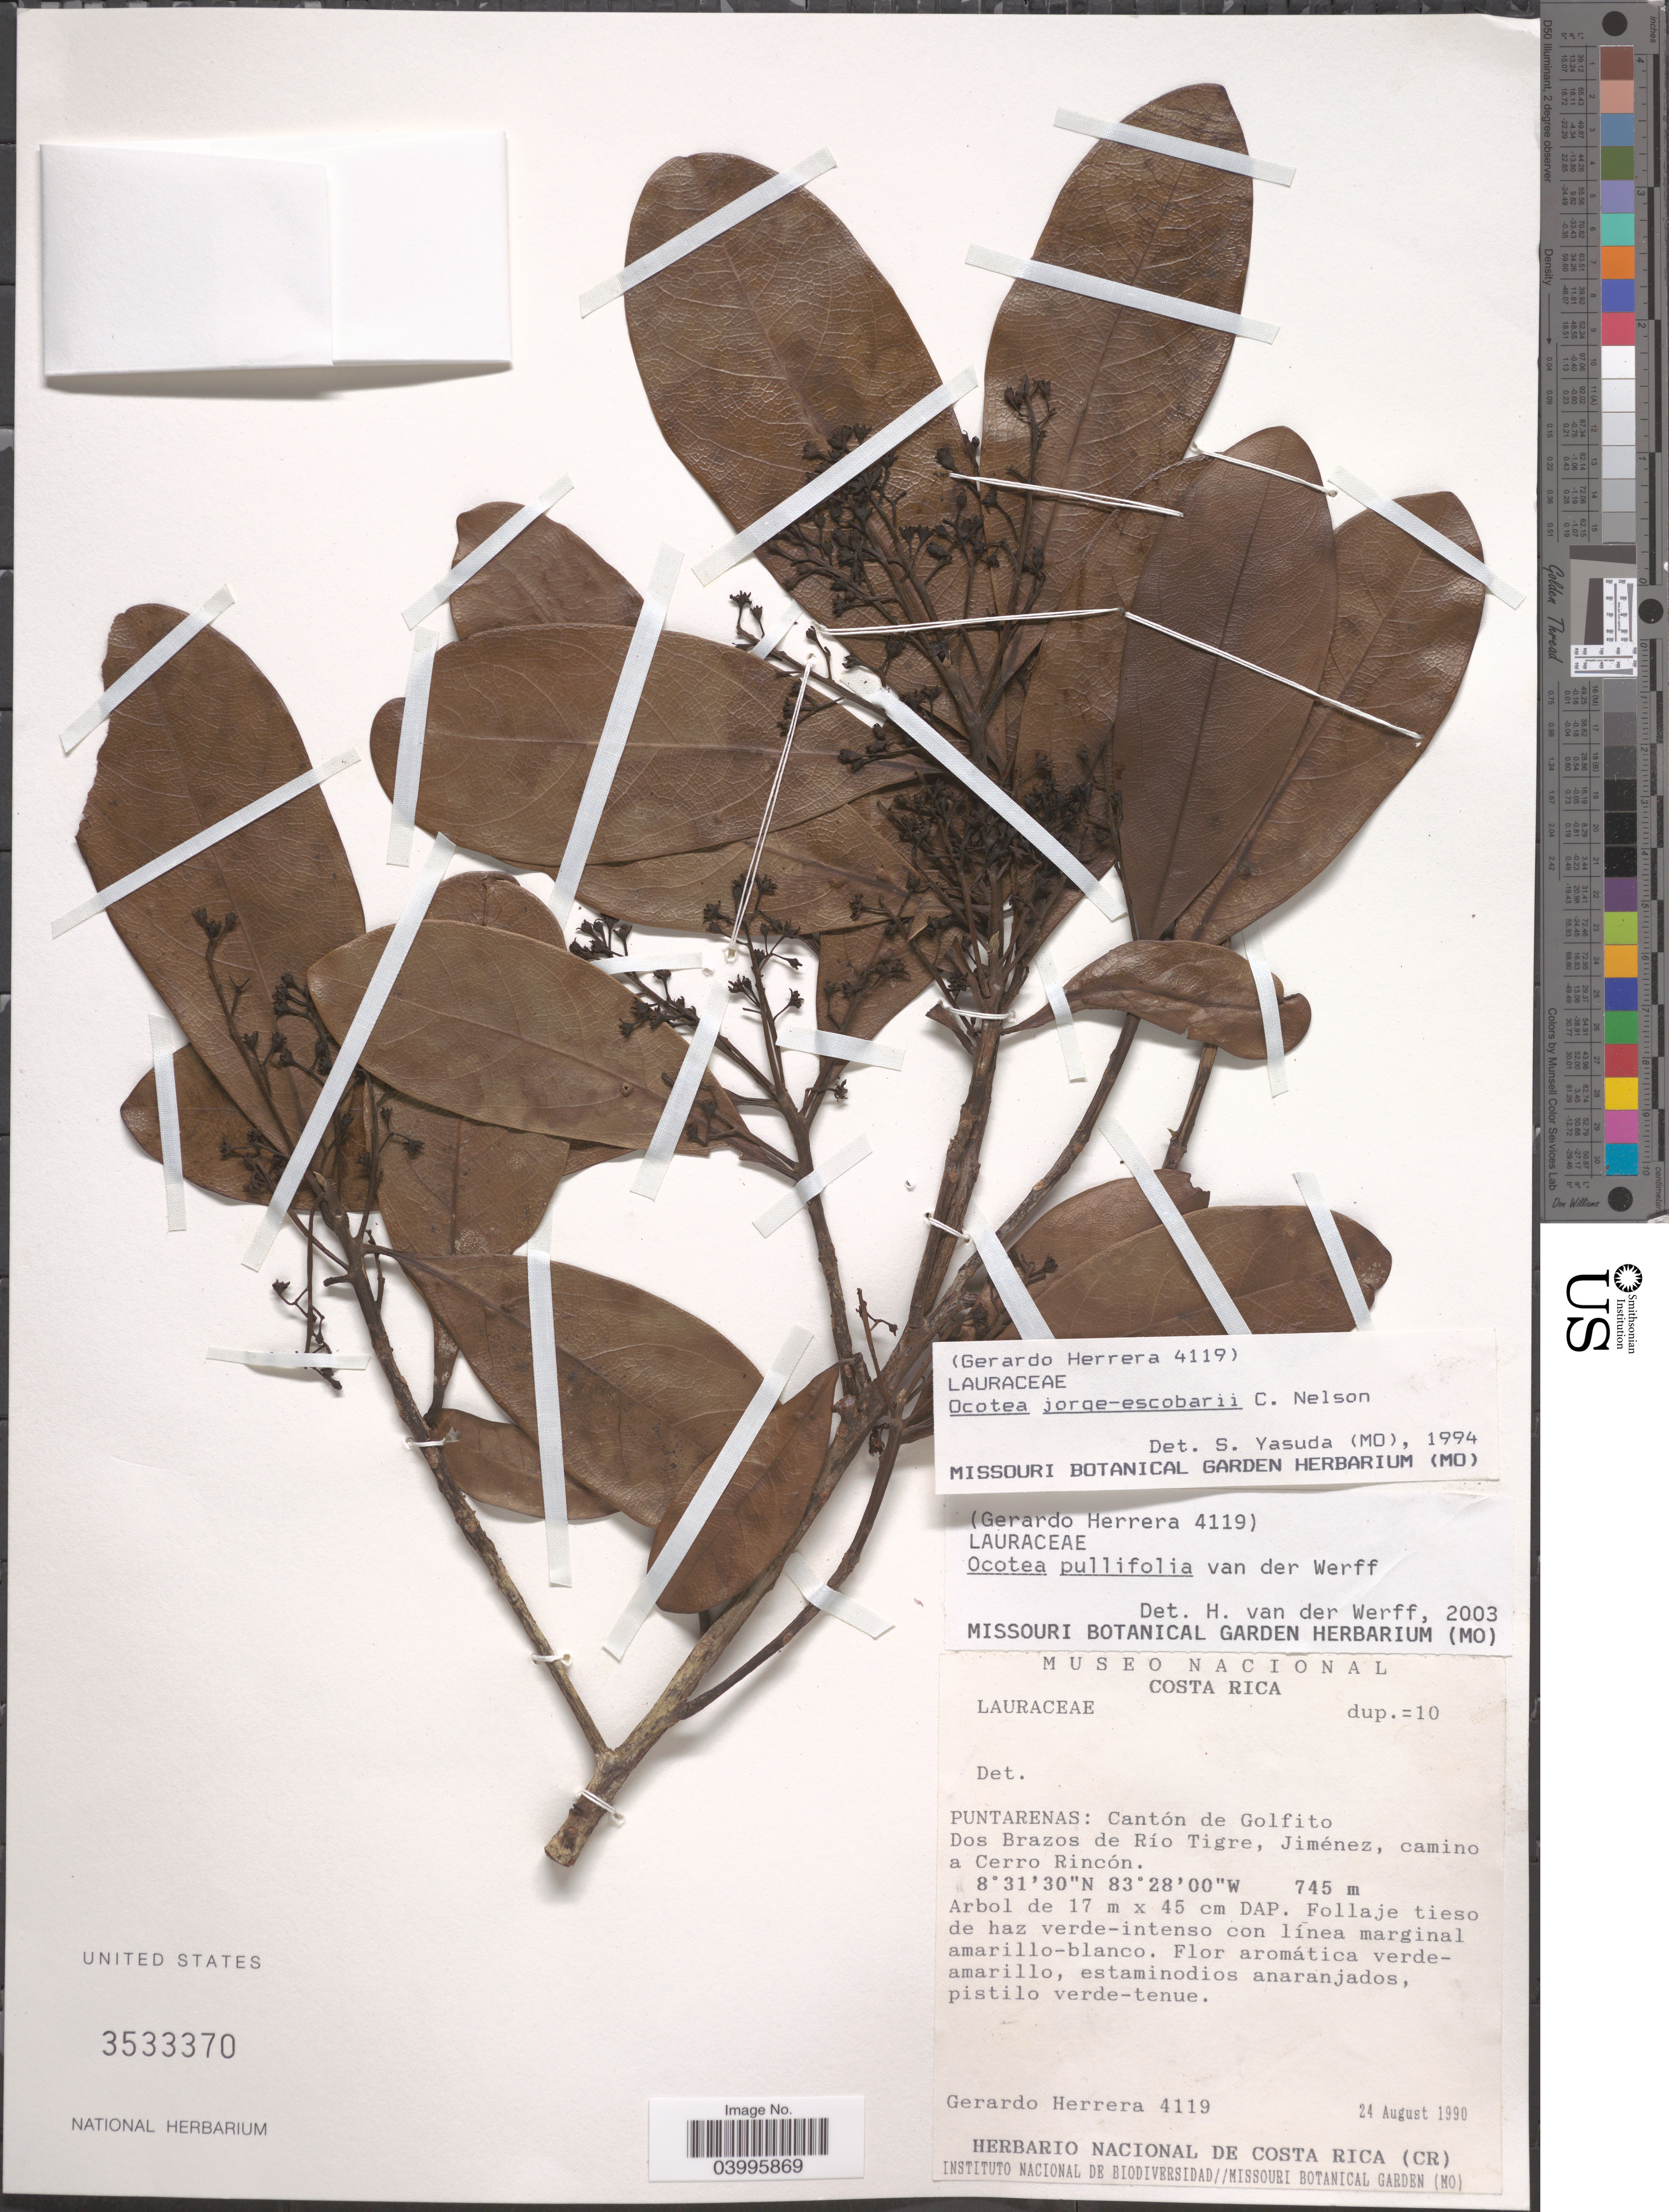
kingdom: Plantae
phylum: Tracheophyta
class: Magnoliopsida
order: Laurales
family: Lauraceae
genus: Ocotea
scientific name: Ocotea pullifolia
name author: van der Werff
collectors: G. Herrera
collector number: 4119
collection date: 1990-08-24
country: Costa Rica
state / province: Puntarenas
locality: Cantón de Golfito Dos Brazos de Río Tigre, Jiménez, camino a Cerro Rincón.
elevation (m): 745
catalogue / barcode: US 3533370